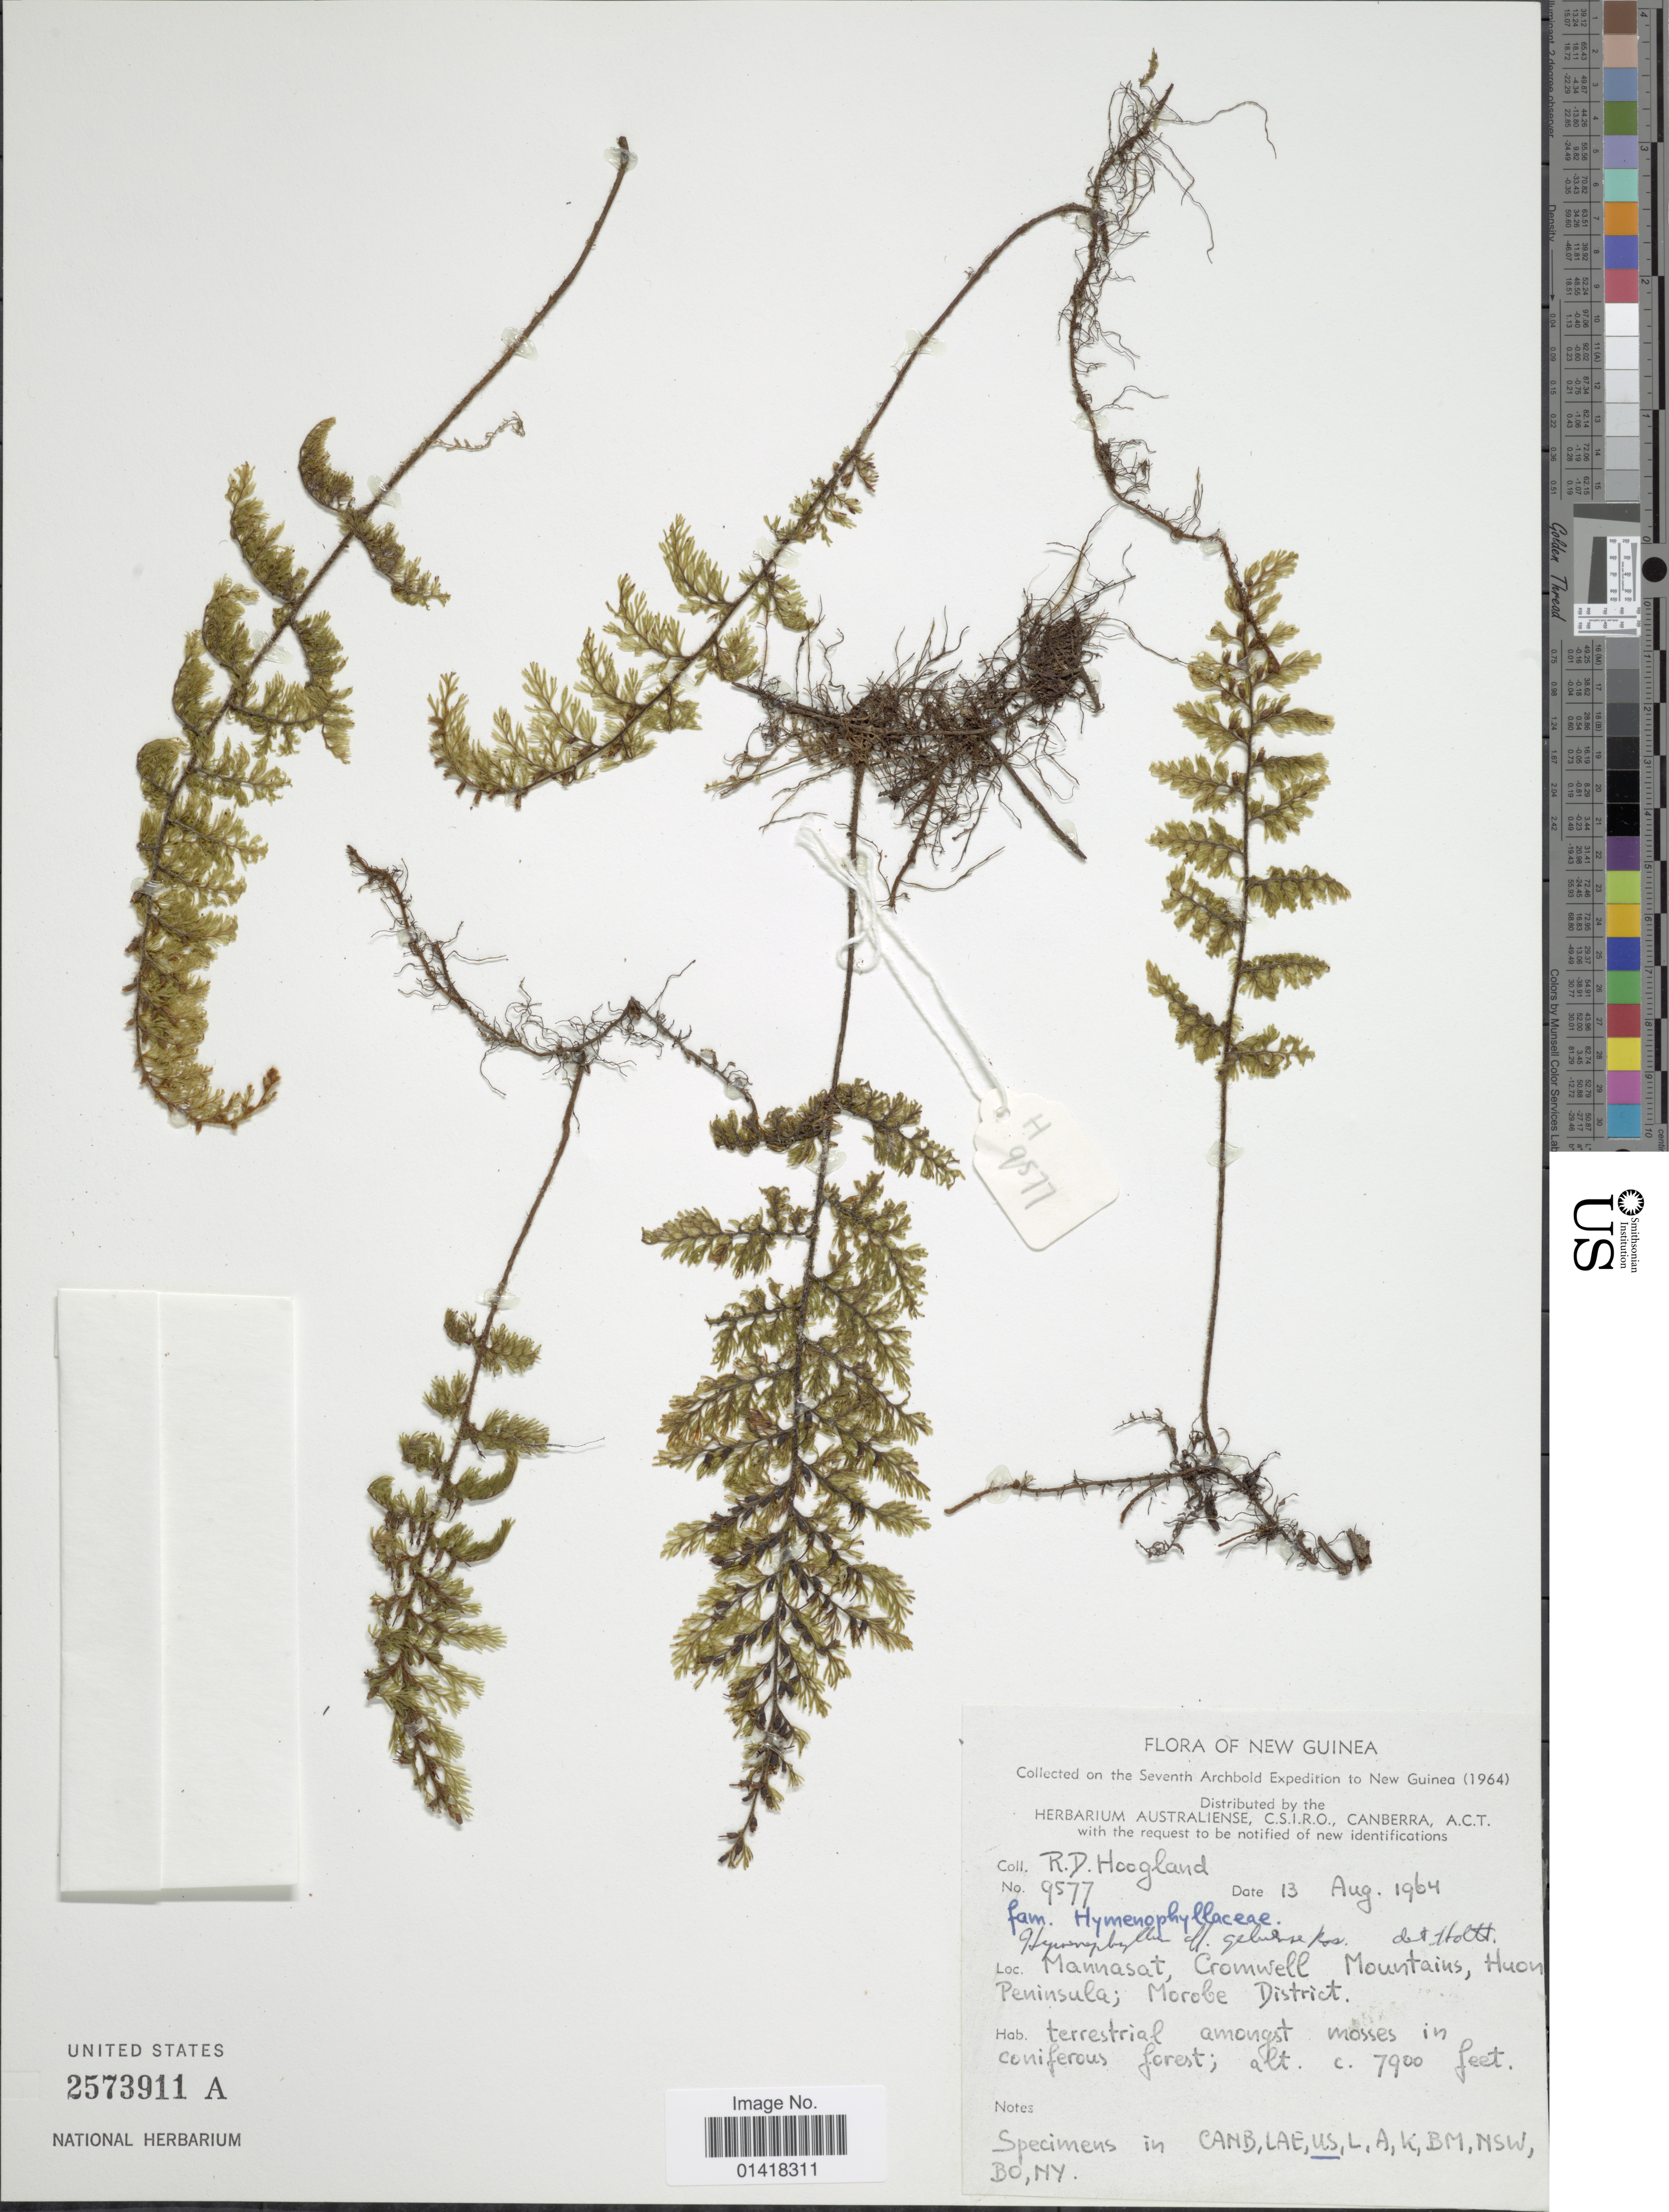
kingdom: Plantae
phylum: Tracheophyta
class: Polypodiopsida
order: Hymenophyllales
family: Hymenophyllaceae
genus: Hymenophyllum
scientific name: Hymenophyllum geluense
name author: Rosenst.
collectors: R. D. Hoogland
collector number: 9577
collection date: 1964-08-13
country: Papua New Guinea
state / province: Morobe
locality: Mannasat, Cromwell Mountains, Huon Peninsula; Morobe District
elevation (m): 2408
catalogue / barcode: US 3573911A